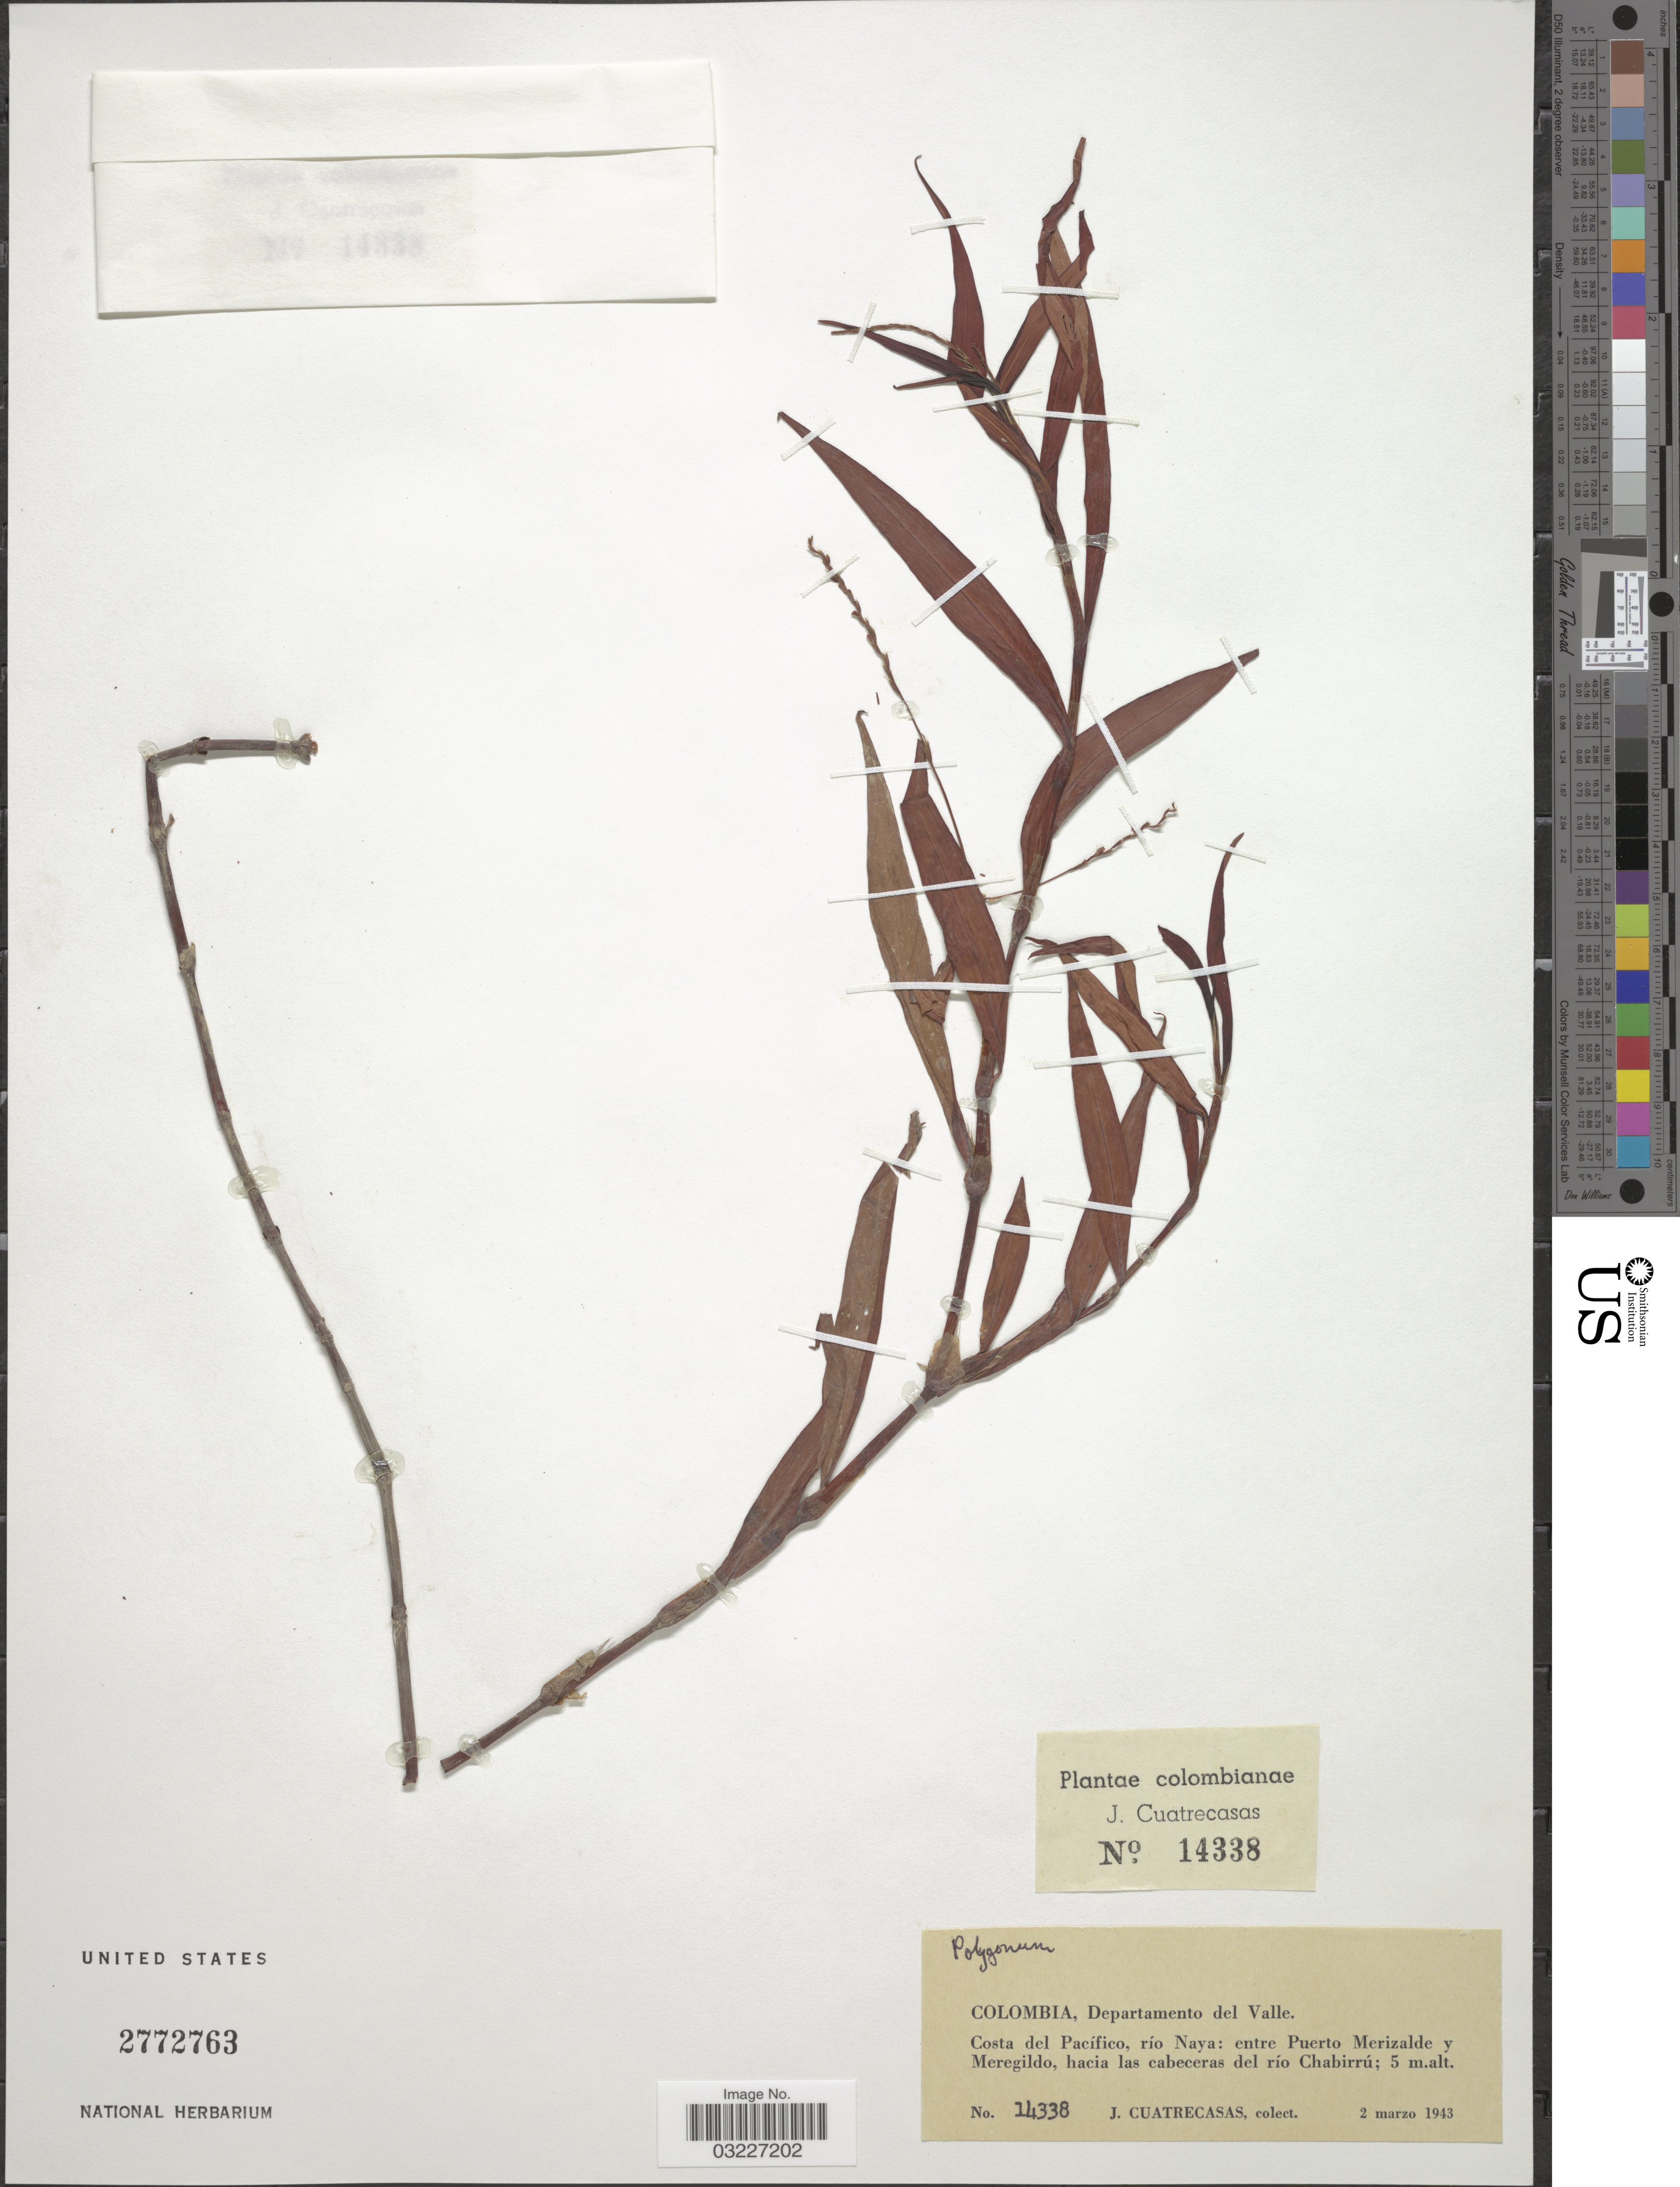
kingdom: Plantae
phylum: Tracheophyta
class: Magnoliopsida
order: Caryophyllales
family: Polygonaceae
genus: Polygonum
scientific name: Polygonum sp.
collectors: J. Cuatrecasas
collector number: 14338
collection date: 1943-03-02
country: Colombia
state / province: Valle del Cauca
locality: Departamento del Valle. Costa del Pacífico, río Naya: entre Puerto Merizalde y Meregildo, hacia las cabeceras del río Chabirrú.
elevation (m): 5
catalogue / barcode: US 2772763